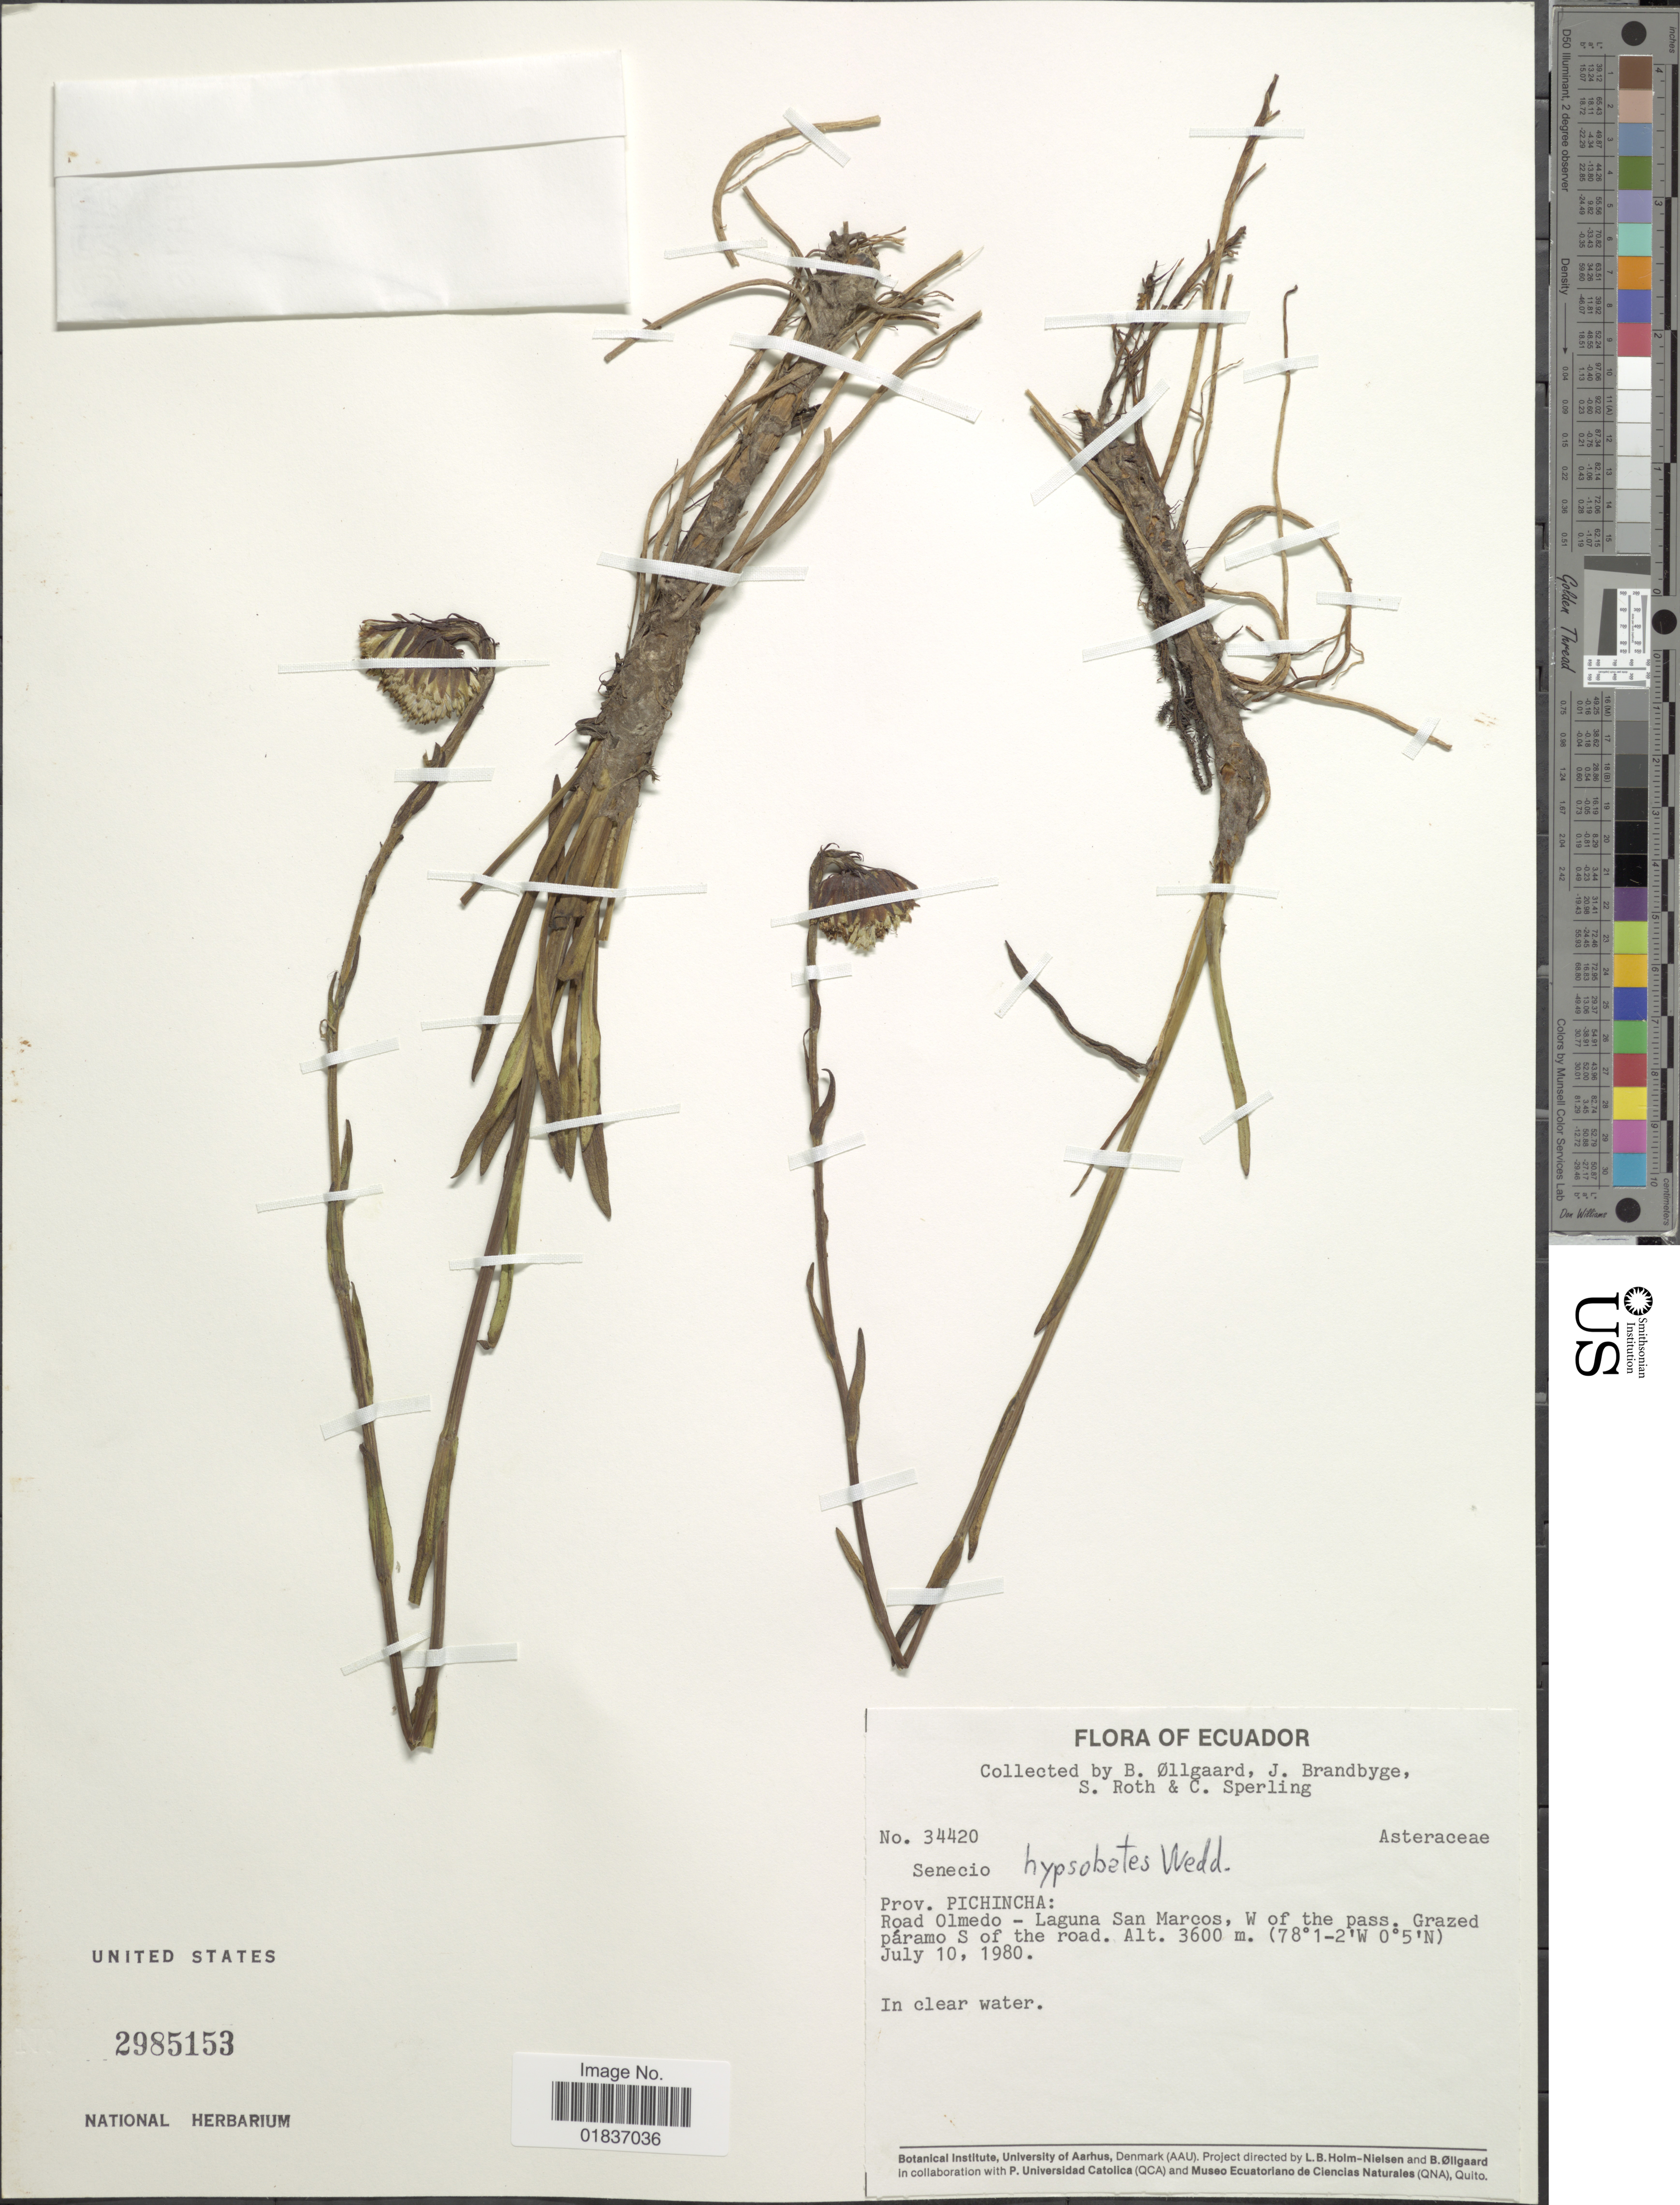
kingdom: Plantae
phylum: Tracheophyta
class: Magnoliopsida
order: Asterales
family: Asteraceae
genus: Senecio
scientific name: Senecio hypsobates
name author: Wedd.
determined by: Salomon, Luciana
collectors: B. Øllgaard, J. Brandbyge, S. Roth & C. Sperling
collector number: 34420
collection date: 1980-07-10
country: Ecuador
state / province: Pichincha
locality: Prov. Pichincha: Road Olmedo-Laguna San Marcos, W of the pass. Grazed paramo S of the road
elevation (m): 3600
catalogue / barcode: US 2985153